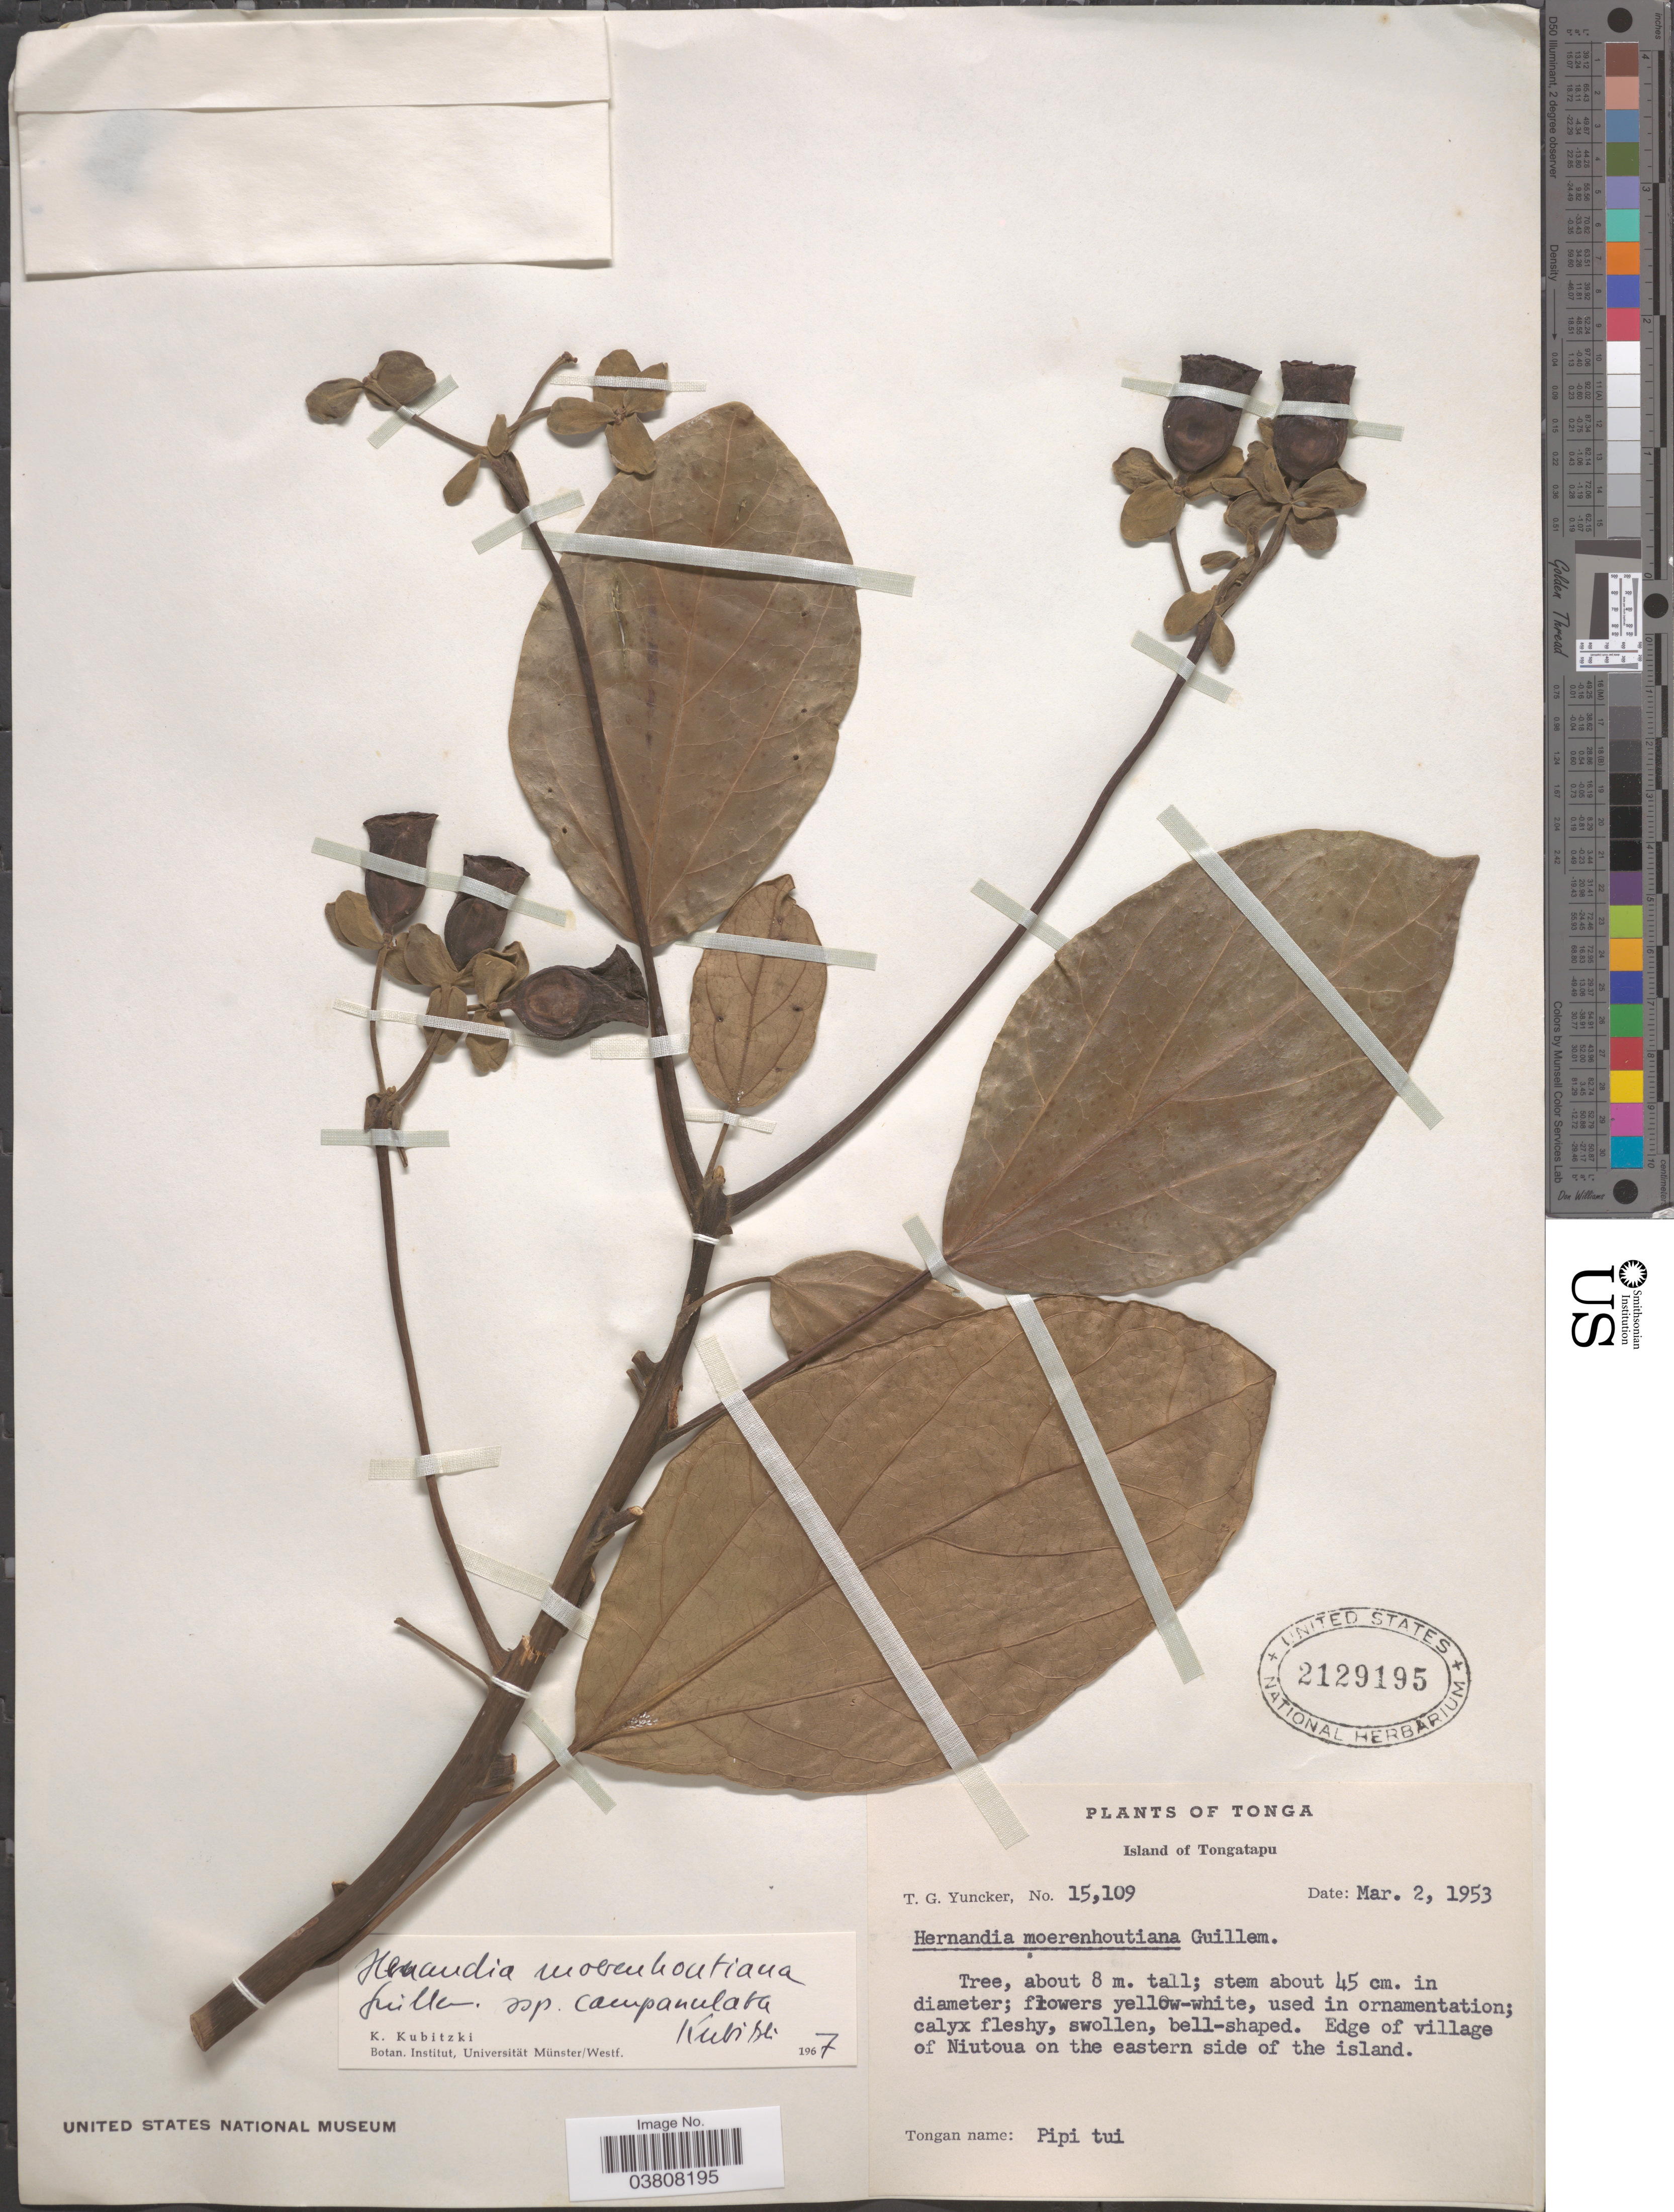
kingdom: Plantae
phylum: Tracheophyta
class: Magnoliopsida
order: Laurales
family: Hernandiaceae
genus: Hernandia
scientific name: Hernandia moerenhoutiana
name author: Guill.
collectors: T. G. Yuncker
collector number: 15109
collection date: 1953-03-02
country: Tonga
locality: Island of Tongatapu. Edge of village of Niutoua on the eastern side of the island.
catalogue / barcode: US 2129195